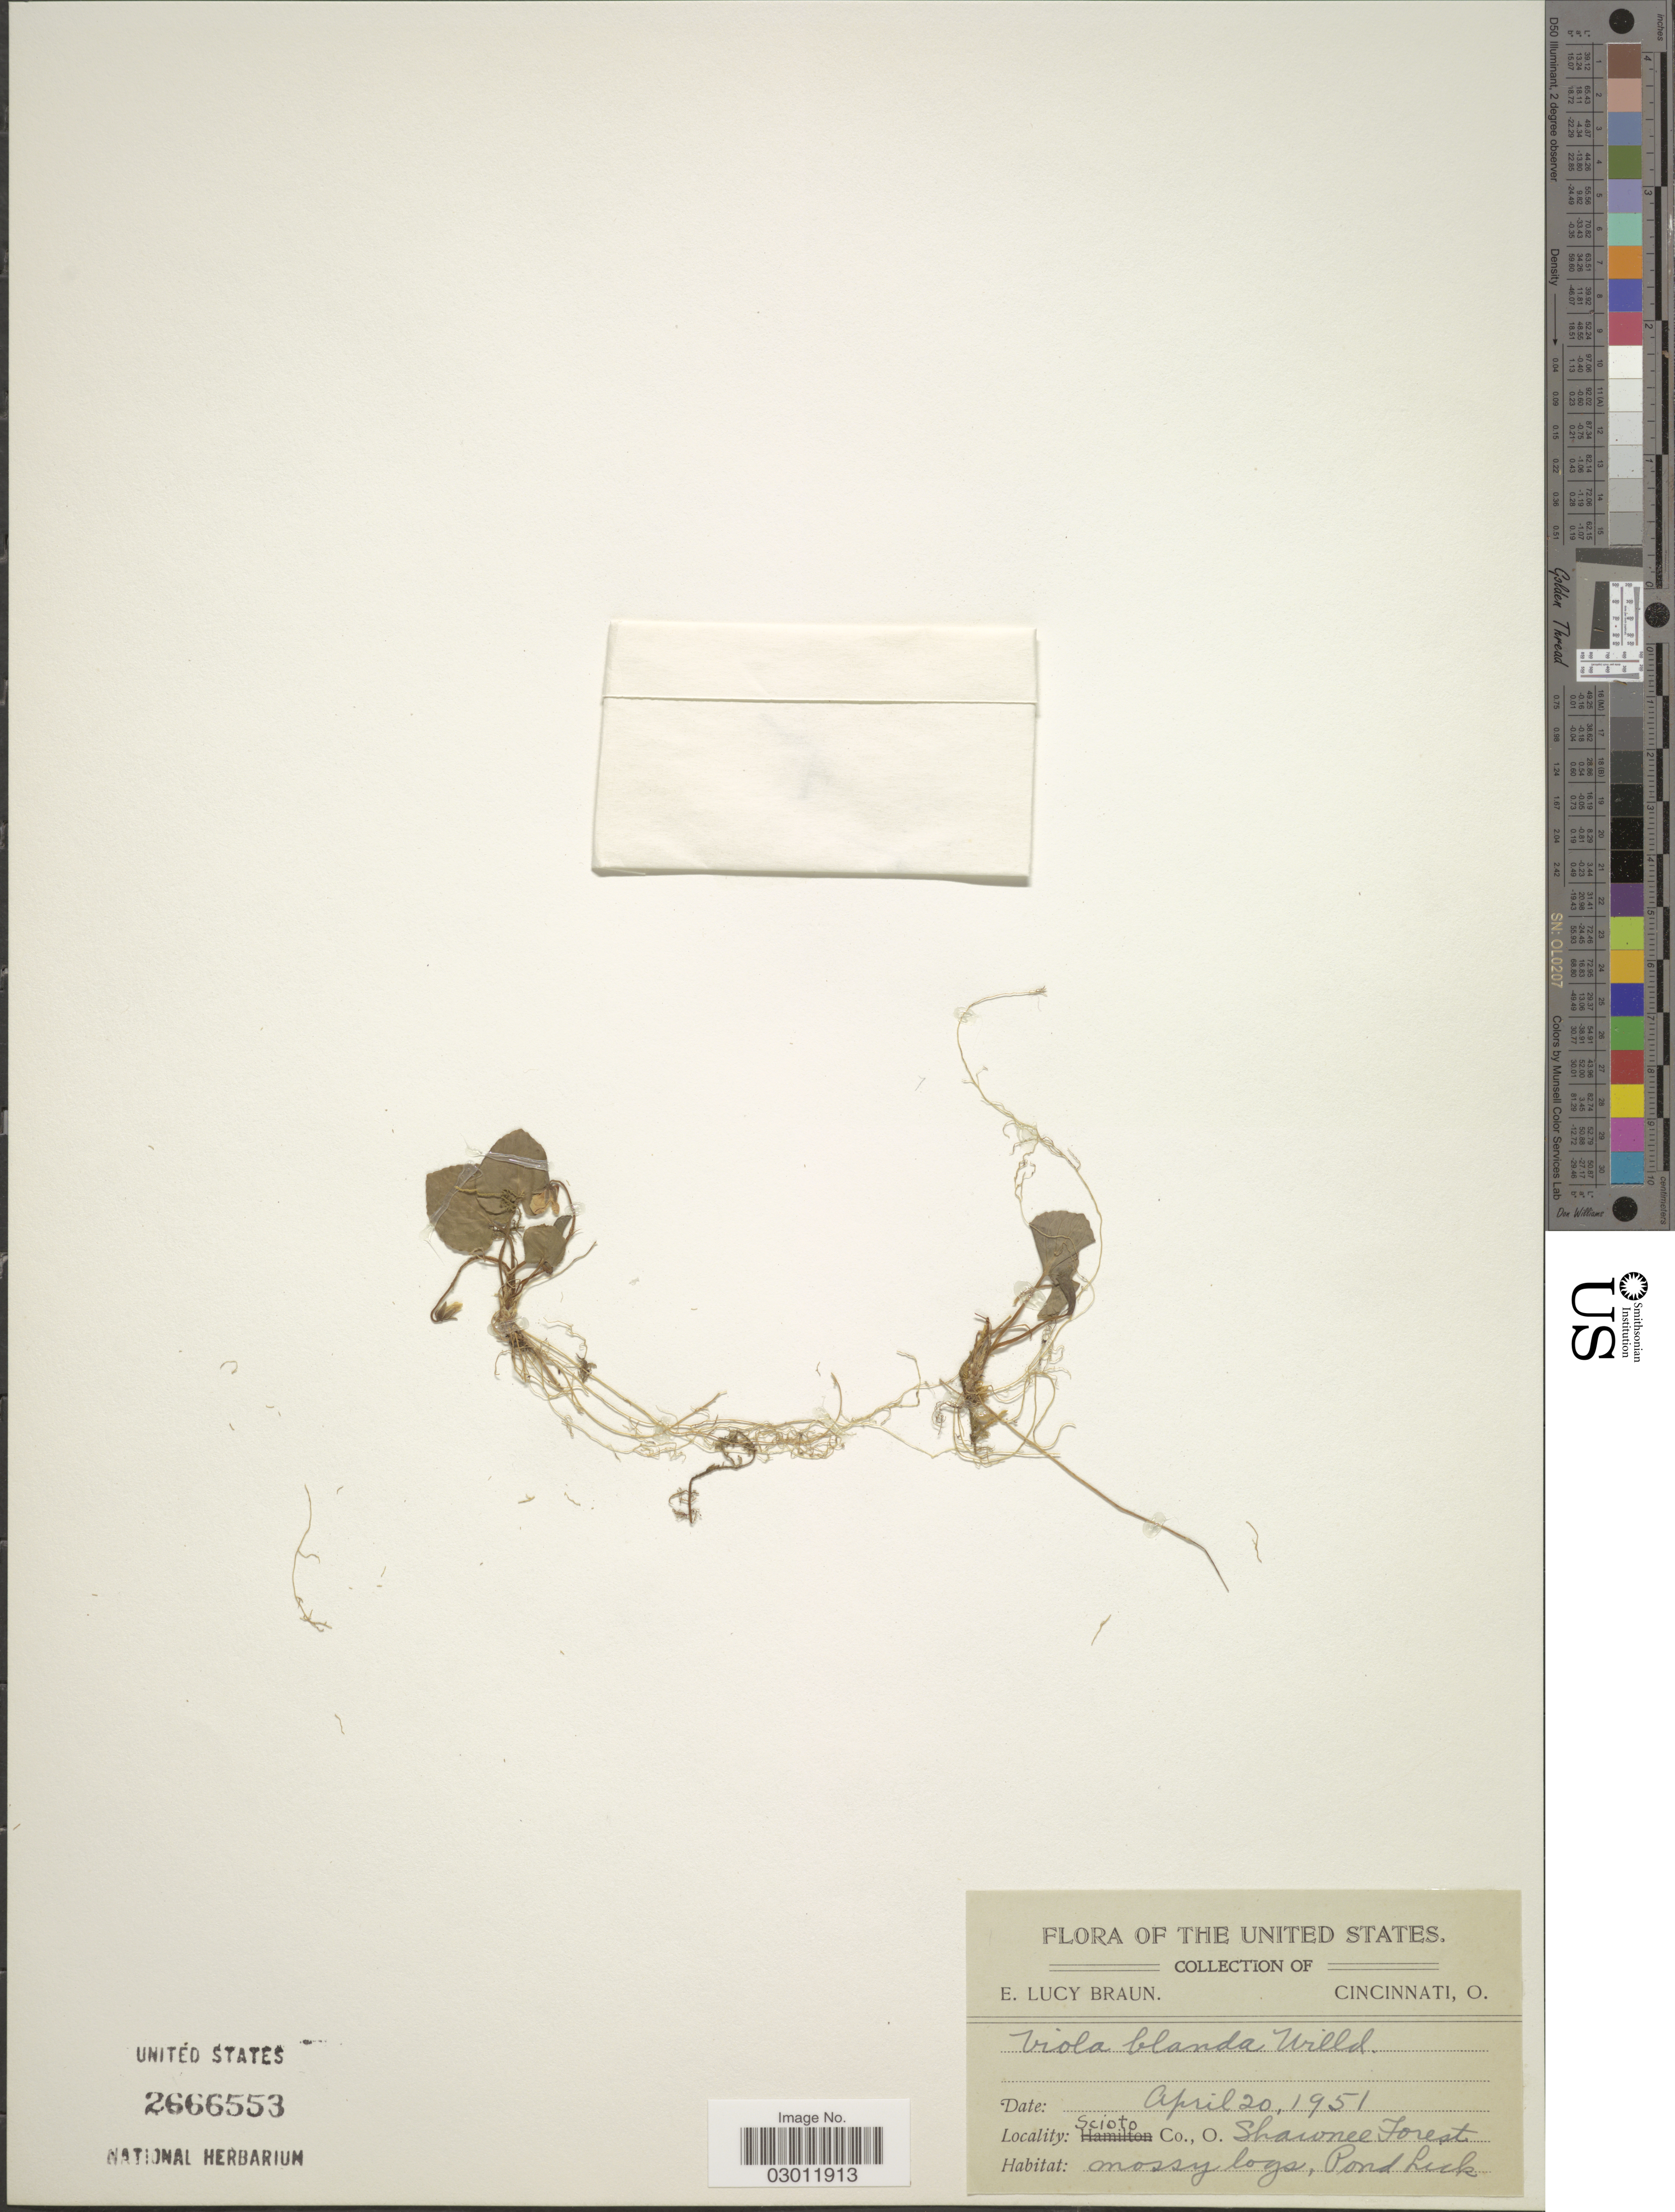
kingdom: Plantae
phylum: Tracheophyta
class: Magnoliopsida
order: Malpighiales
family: Violaceae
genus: Viola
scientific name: Viola blanda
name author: Willd.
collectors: E. L. Braun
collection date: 1951-04-20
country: United States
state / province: Ohio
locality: Scioto Co., O. Shawnee Forest. Pond Lick.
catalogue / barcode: US 2666553